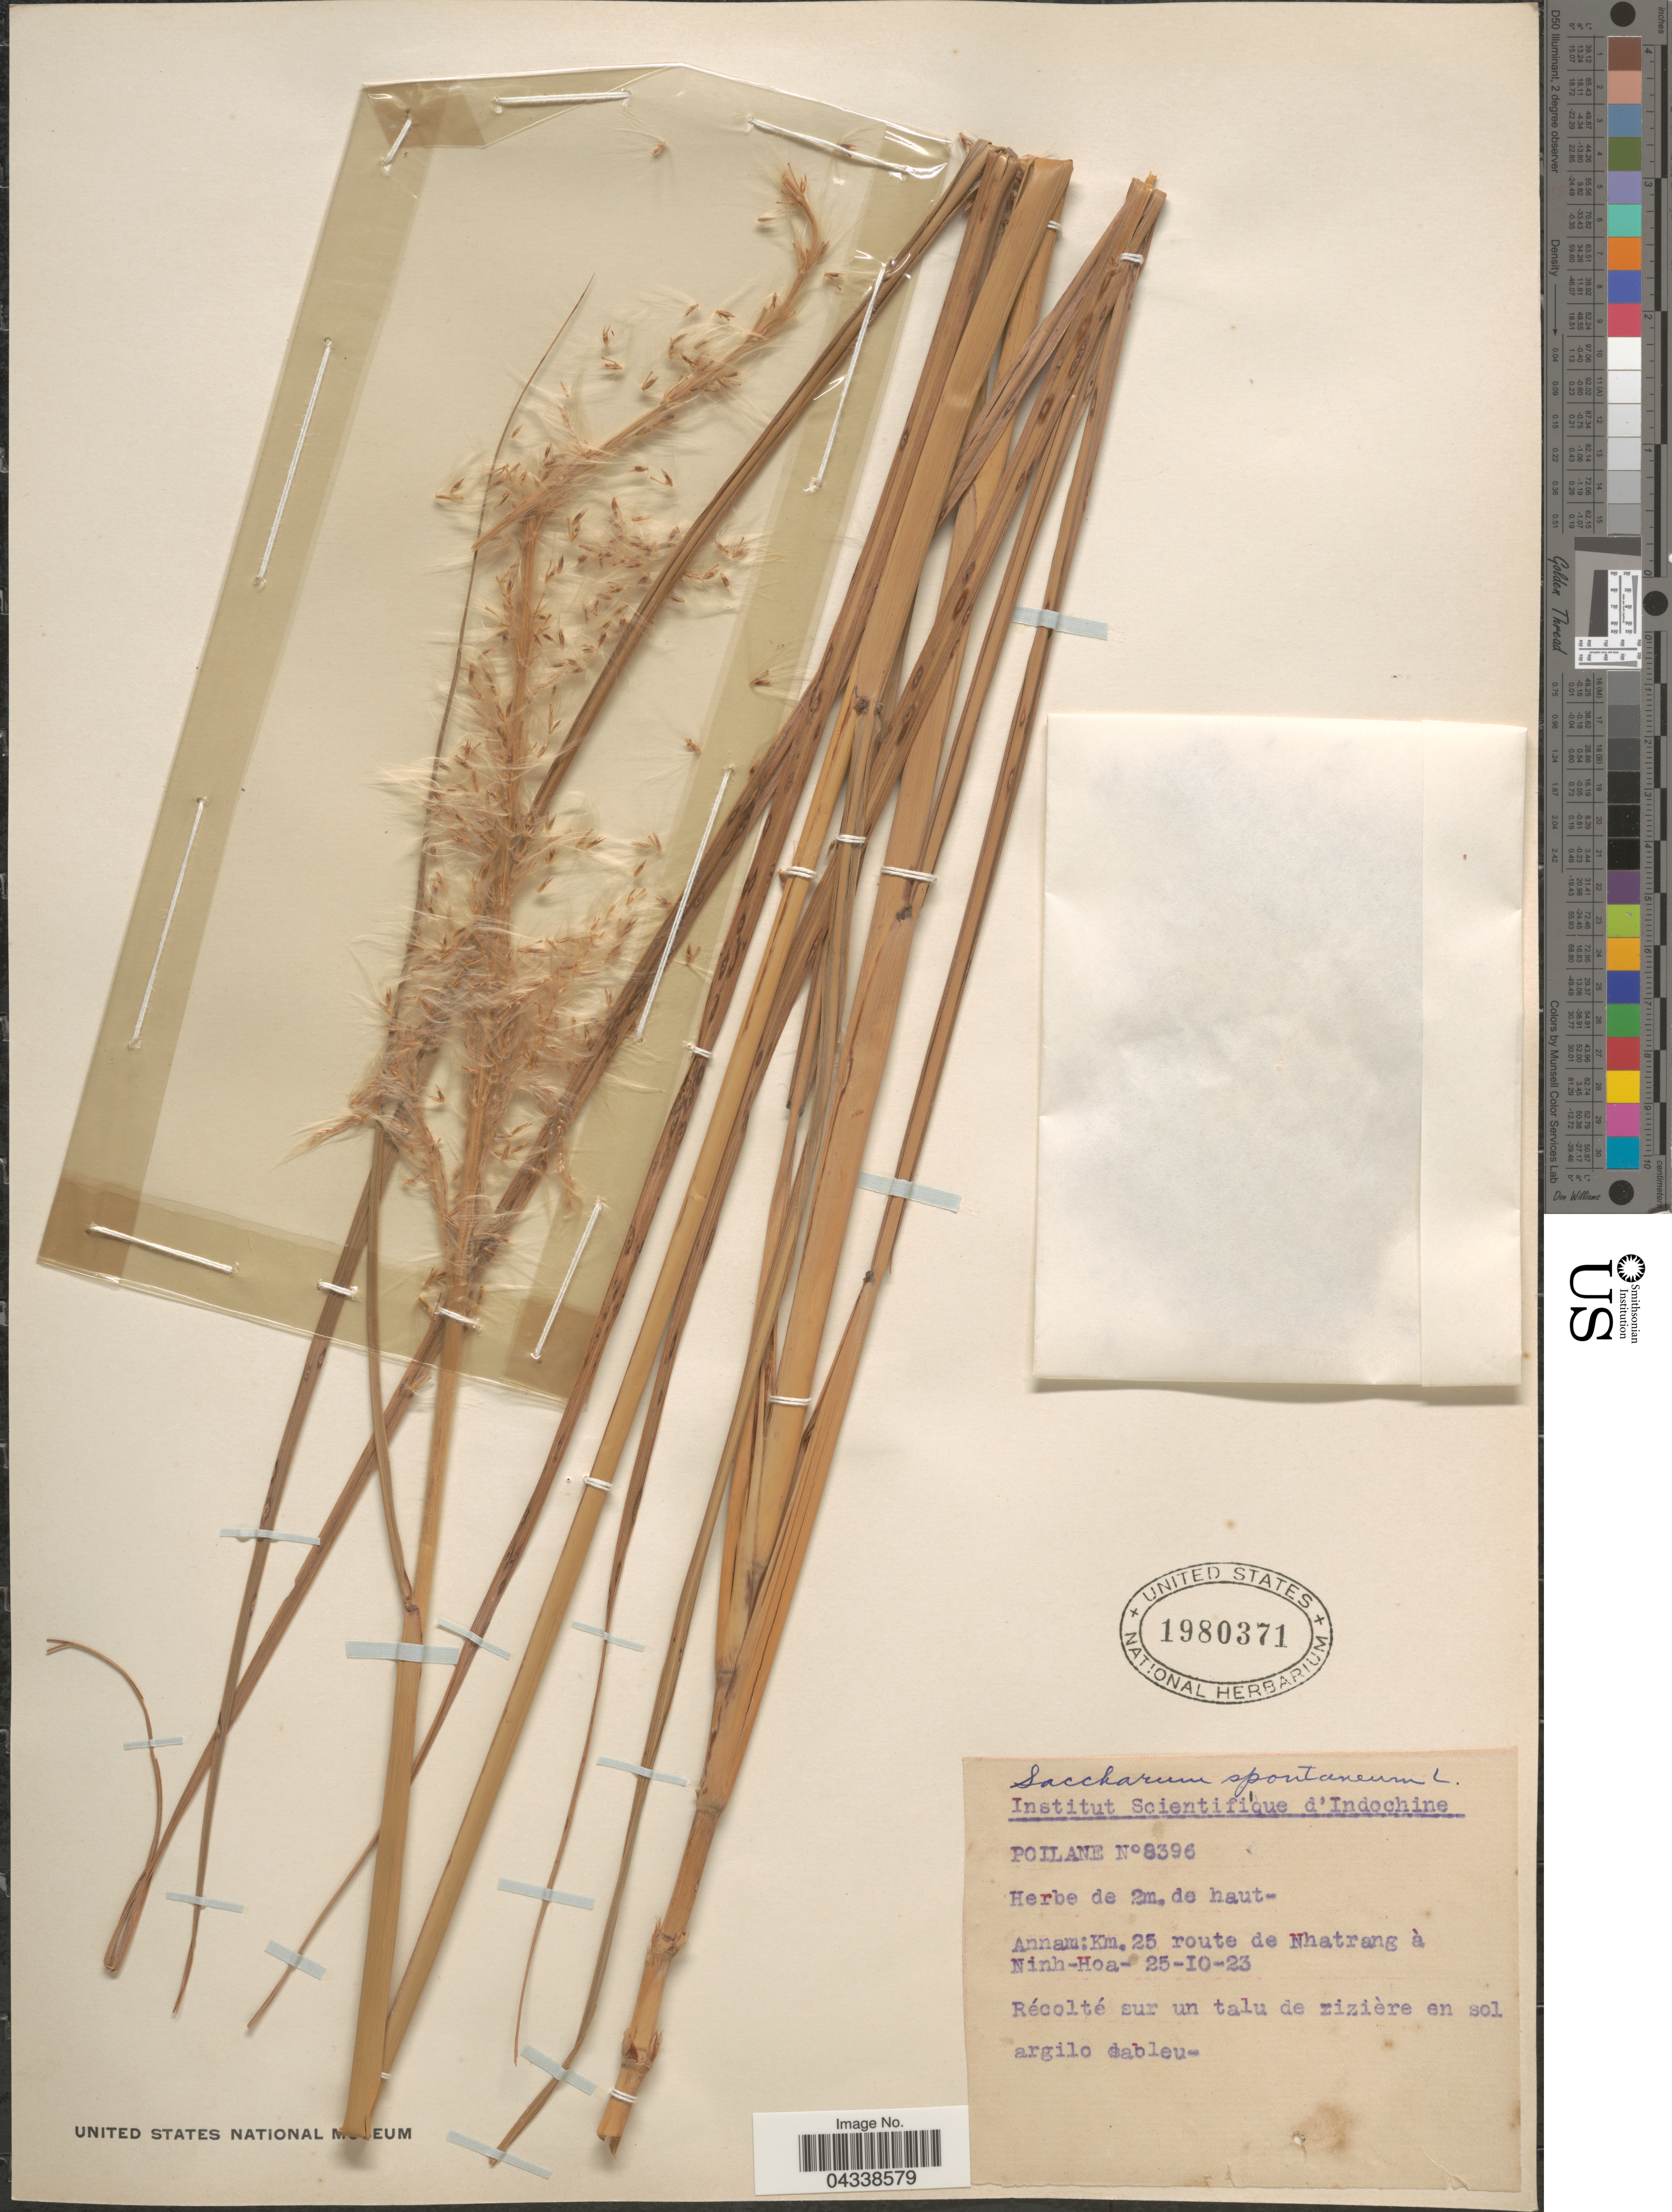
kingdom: Plantae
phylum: Tracheophyta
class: Liliopsida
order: Poales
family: Poaceae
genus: Saccharum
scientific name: Saccharum spontaneum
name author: L.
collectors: -. Poilane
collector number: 8396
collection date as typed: Transcribed d/m/y: 25/10/23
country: Vietnam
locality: Annam: Km. 25 route de Nhatrang à Ninh-Hoa.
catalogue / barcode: US 1980371